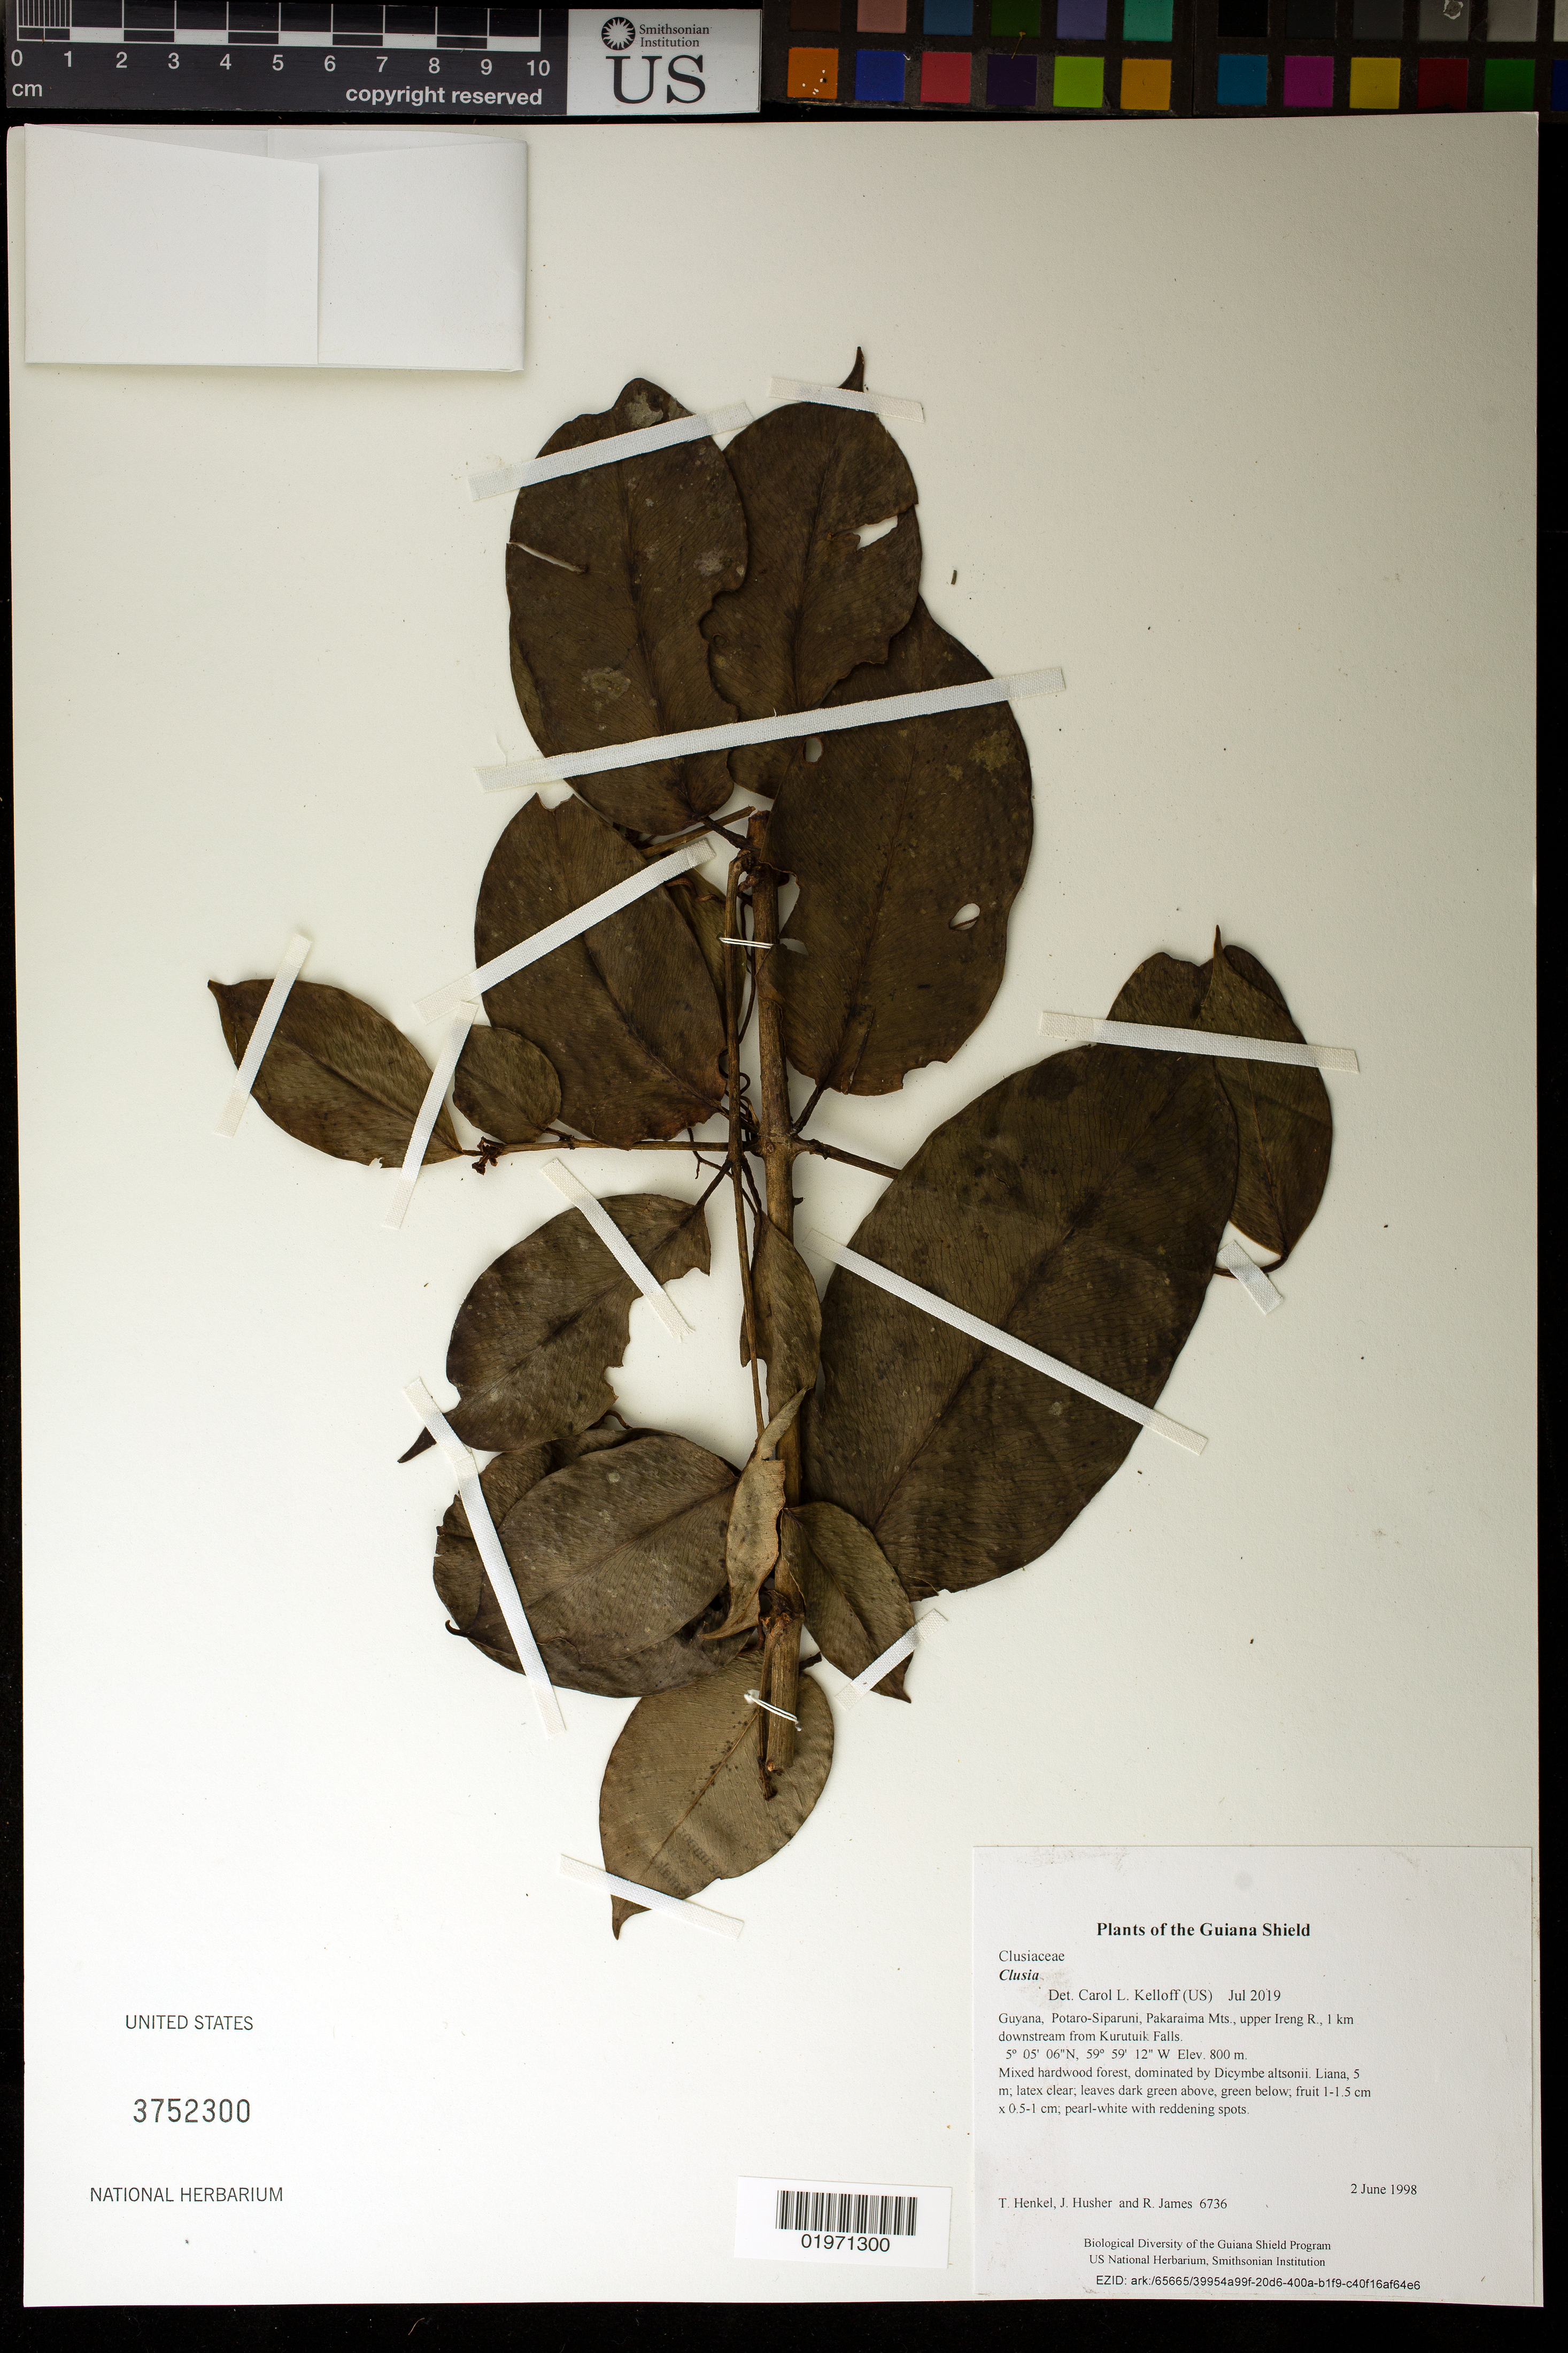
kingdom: Plantae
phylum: Tracheophyta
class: Magnoliopsida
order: Malpighiales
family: Clusiaceae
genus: Clusia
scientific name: Clusia sp.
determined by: Kelloff, Carol L., (US), Smithsonian Institution - National Museum of Natural History (UNITED STATES)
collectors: T. Henkel, J. Husher & R. James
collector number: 6736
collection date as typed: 2 June 1998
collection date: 1998-06-02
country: Guyana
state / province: Potaro-Siparuni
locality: Pakaraima Mts., upper Ireng R., 1 km downstream from Kurutuik Falls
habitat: Mixed hardwood forest, dominated by Dicymbe altsonii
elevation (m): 800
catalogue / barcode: US 3752300